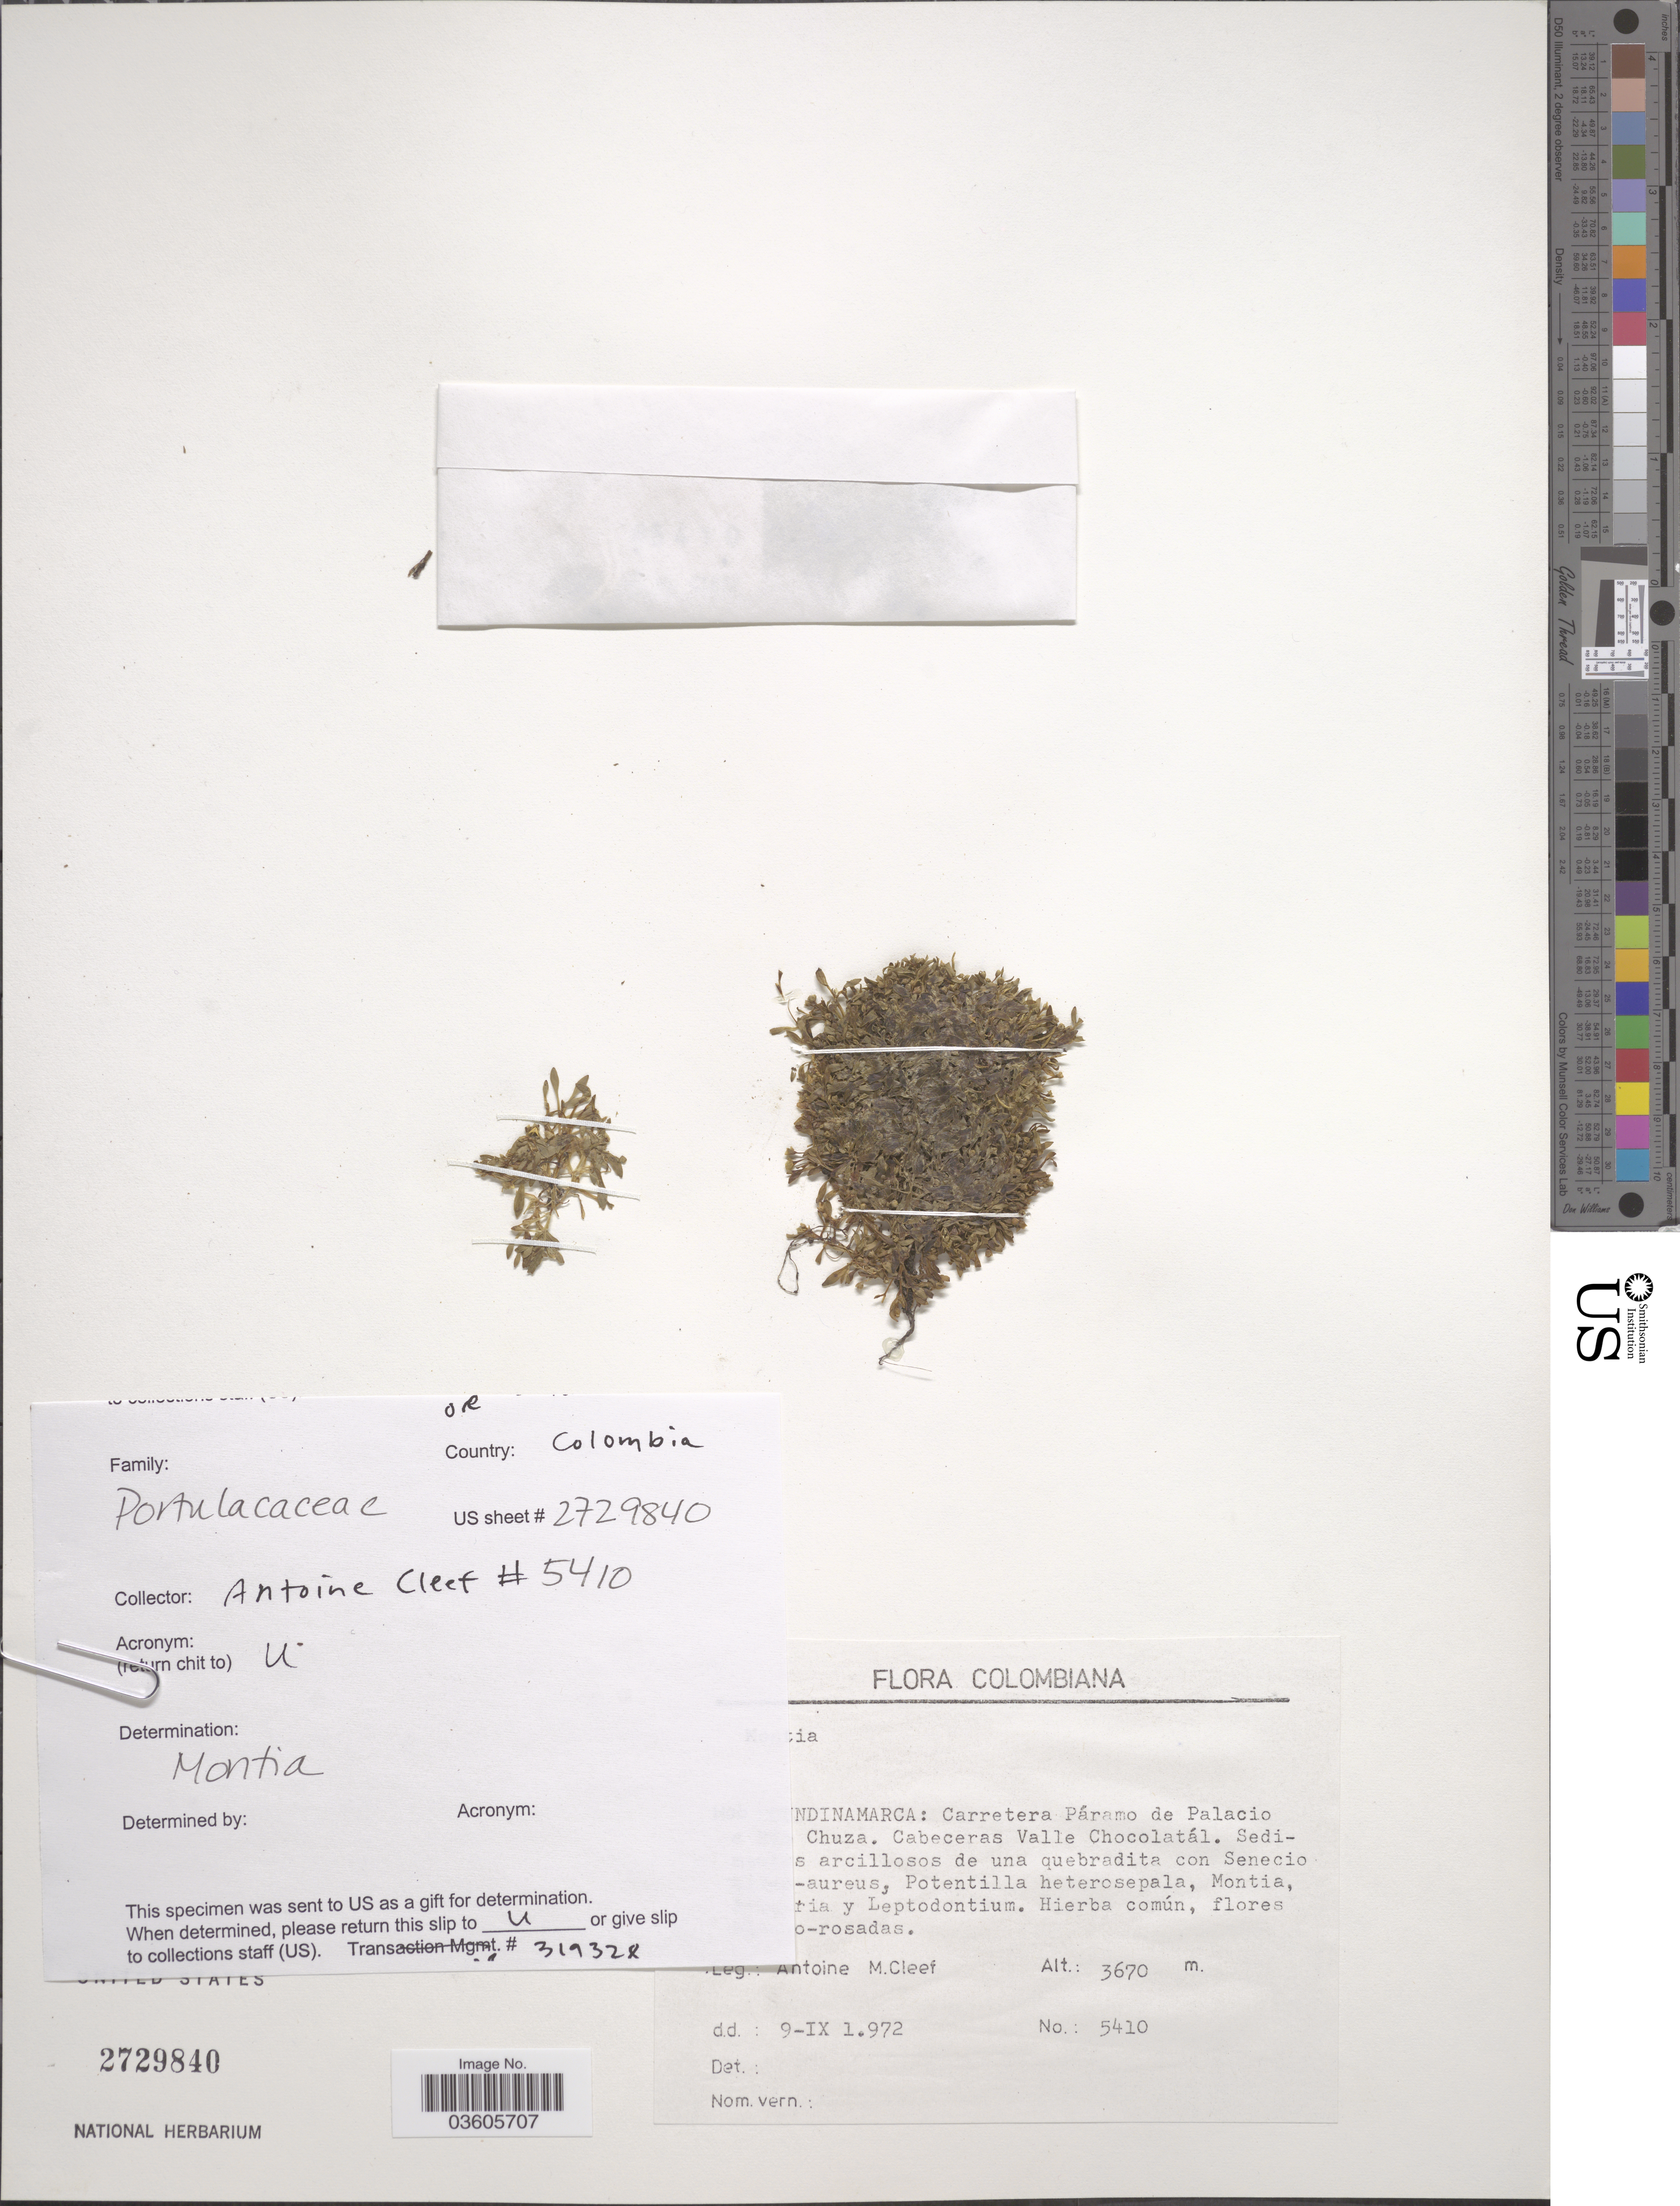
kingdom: Plantae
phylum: Tracheophyta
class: Magnoliopsida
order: Caryophyllales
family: Montiaceae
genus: Montia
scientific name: Montia sp.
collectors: A. M. Cleef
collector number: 5410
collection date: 1972-09-09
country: Colombia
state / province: Cundinamarca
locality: Carretera Páramo de Palacio a Rio Chuza. Cabeceras Valle Chocolatál.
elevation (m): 3670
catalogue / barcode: US 2729840